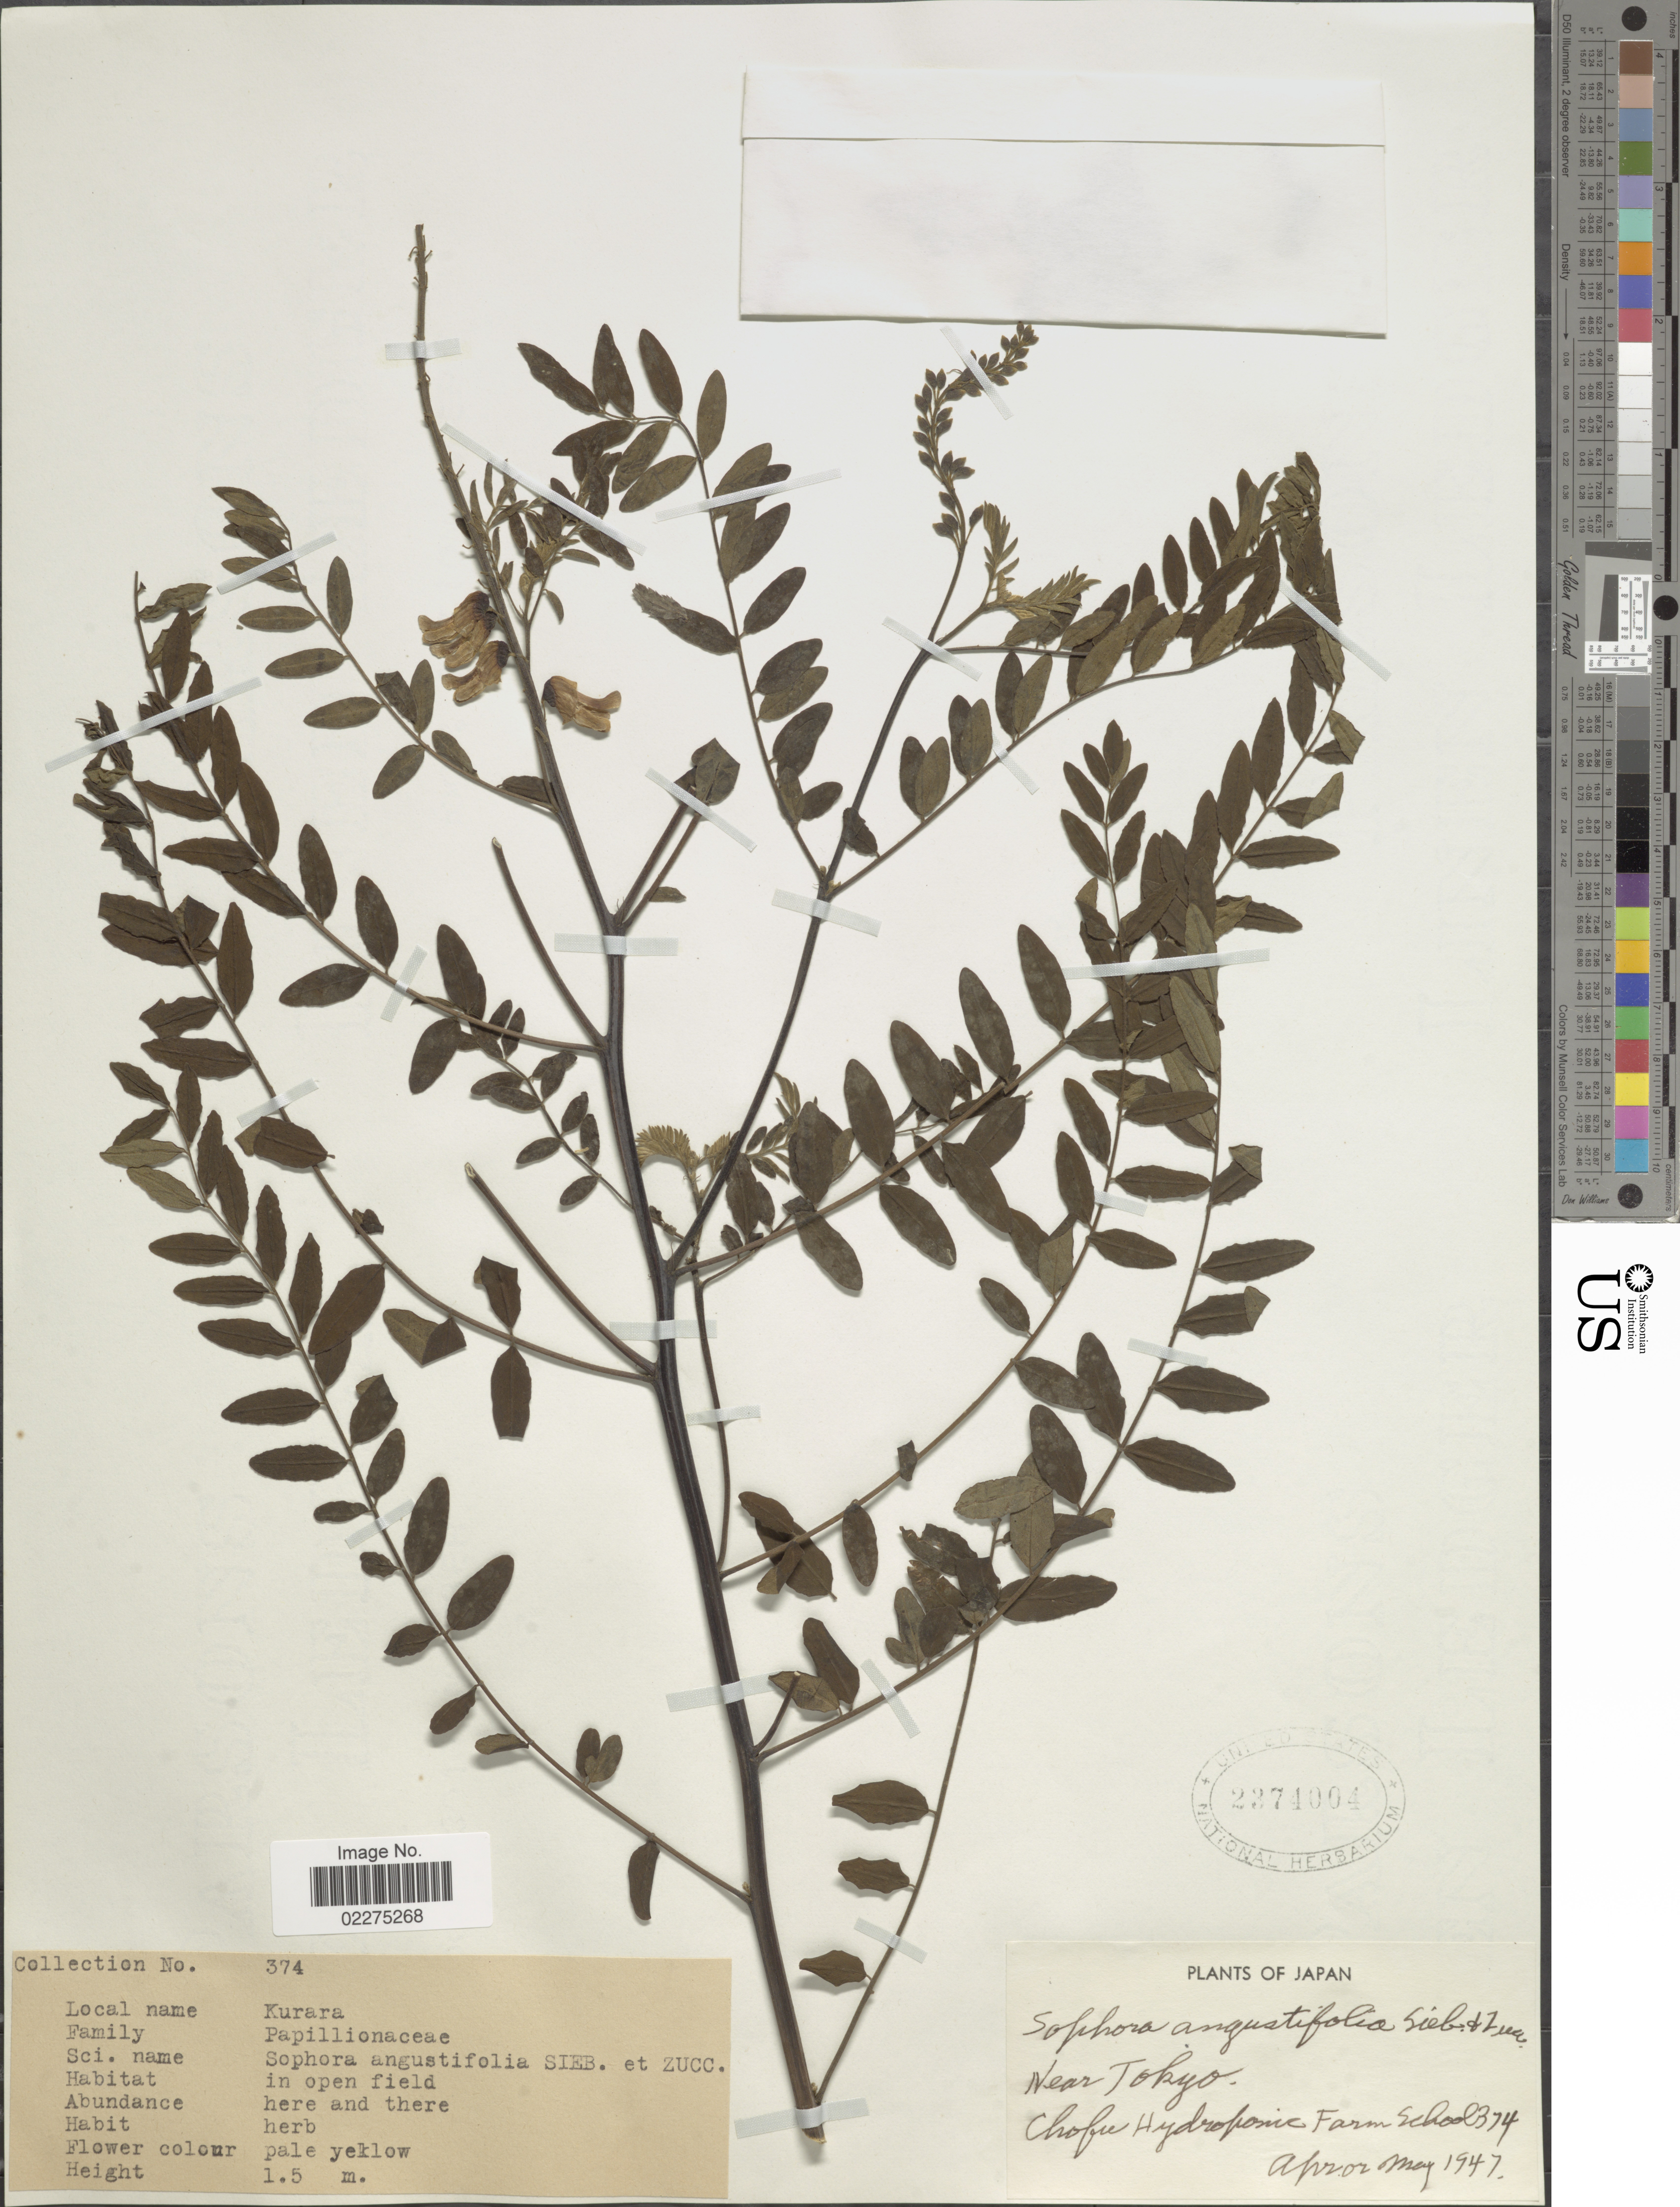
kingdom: Plantae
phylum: Tracheophyta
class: Magnoliopsida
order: Fabales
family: Fabaceae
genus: Sophora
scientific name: Sophora angustifolia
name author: Siebold & Zucc.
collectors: Chofu Hydrofonic Farm School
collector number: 374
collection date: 1947-04/1947-05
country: Japan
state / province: Tokyo, Federal City of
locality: Near Tokyo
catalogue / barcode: US 2374004